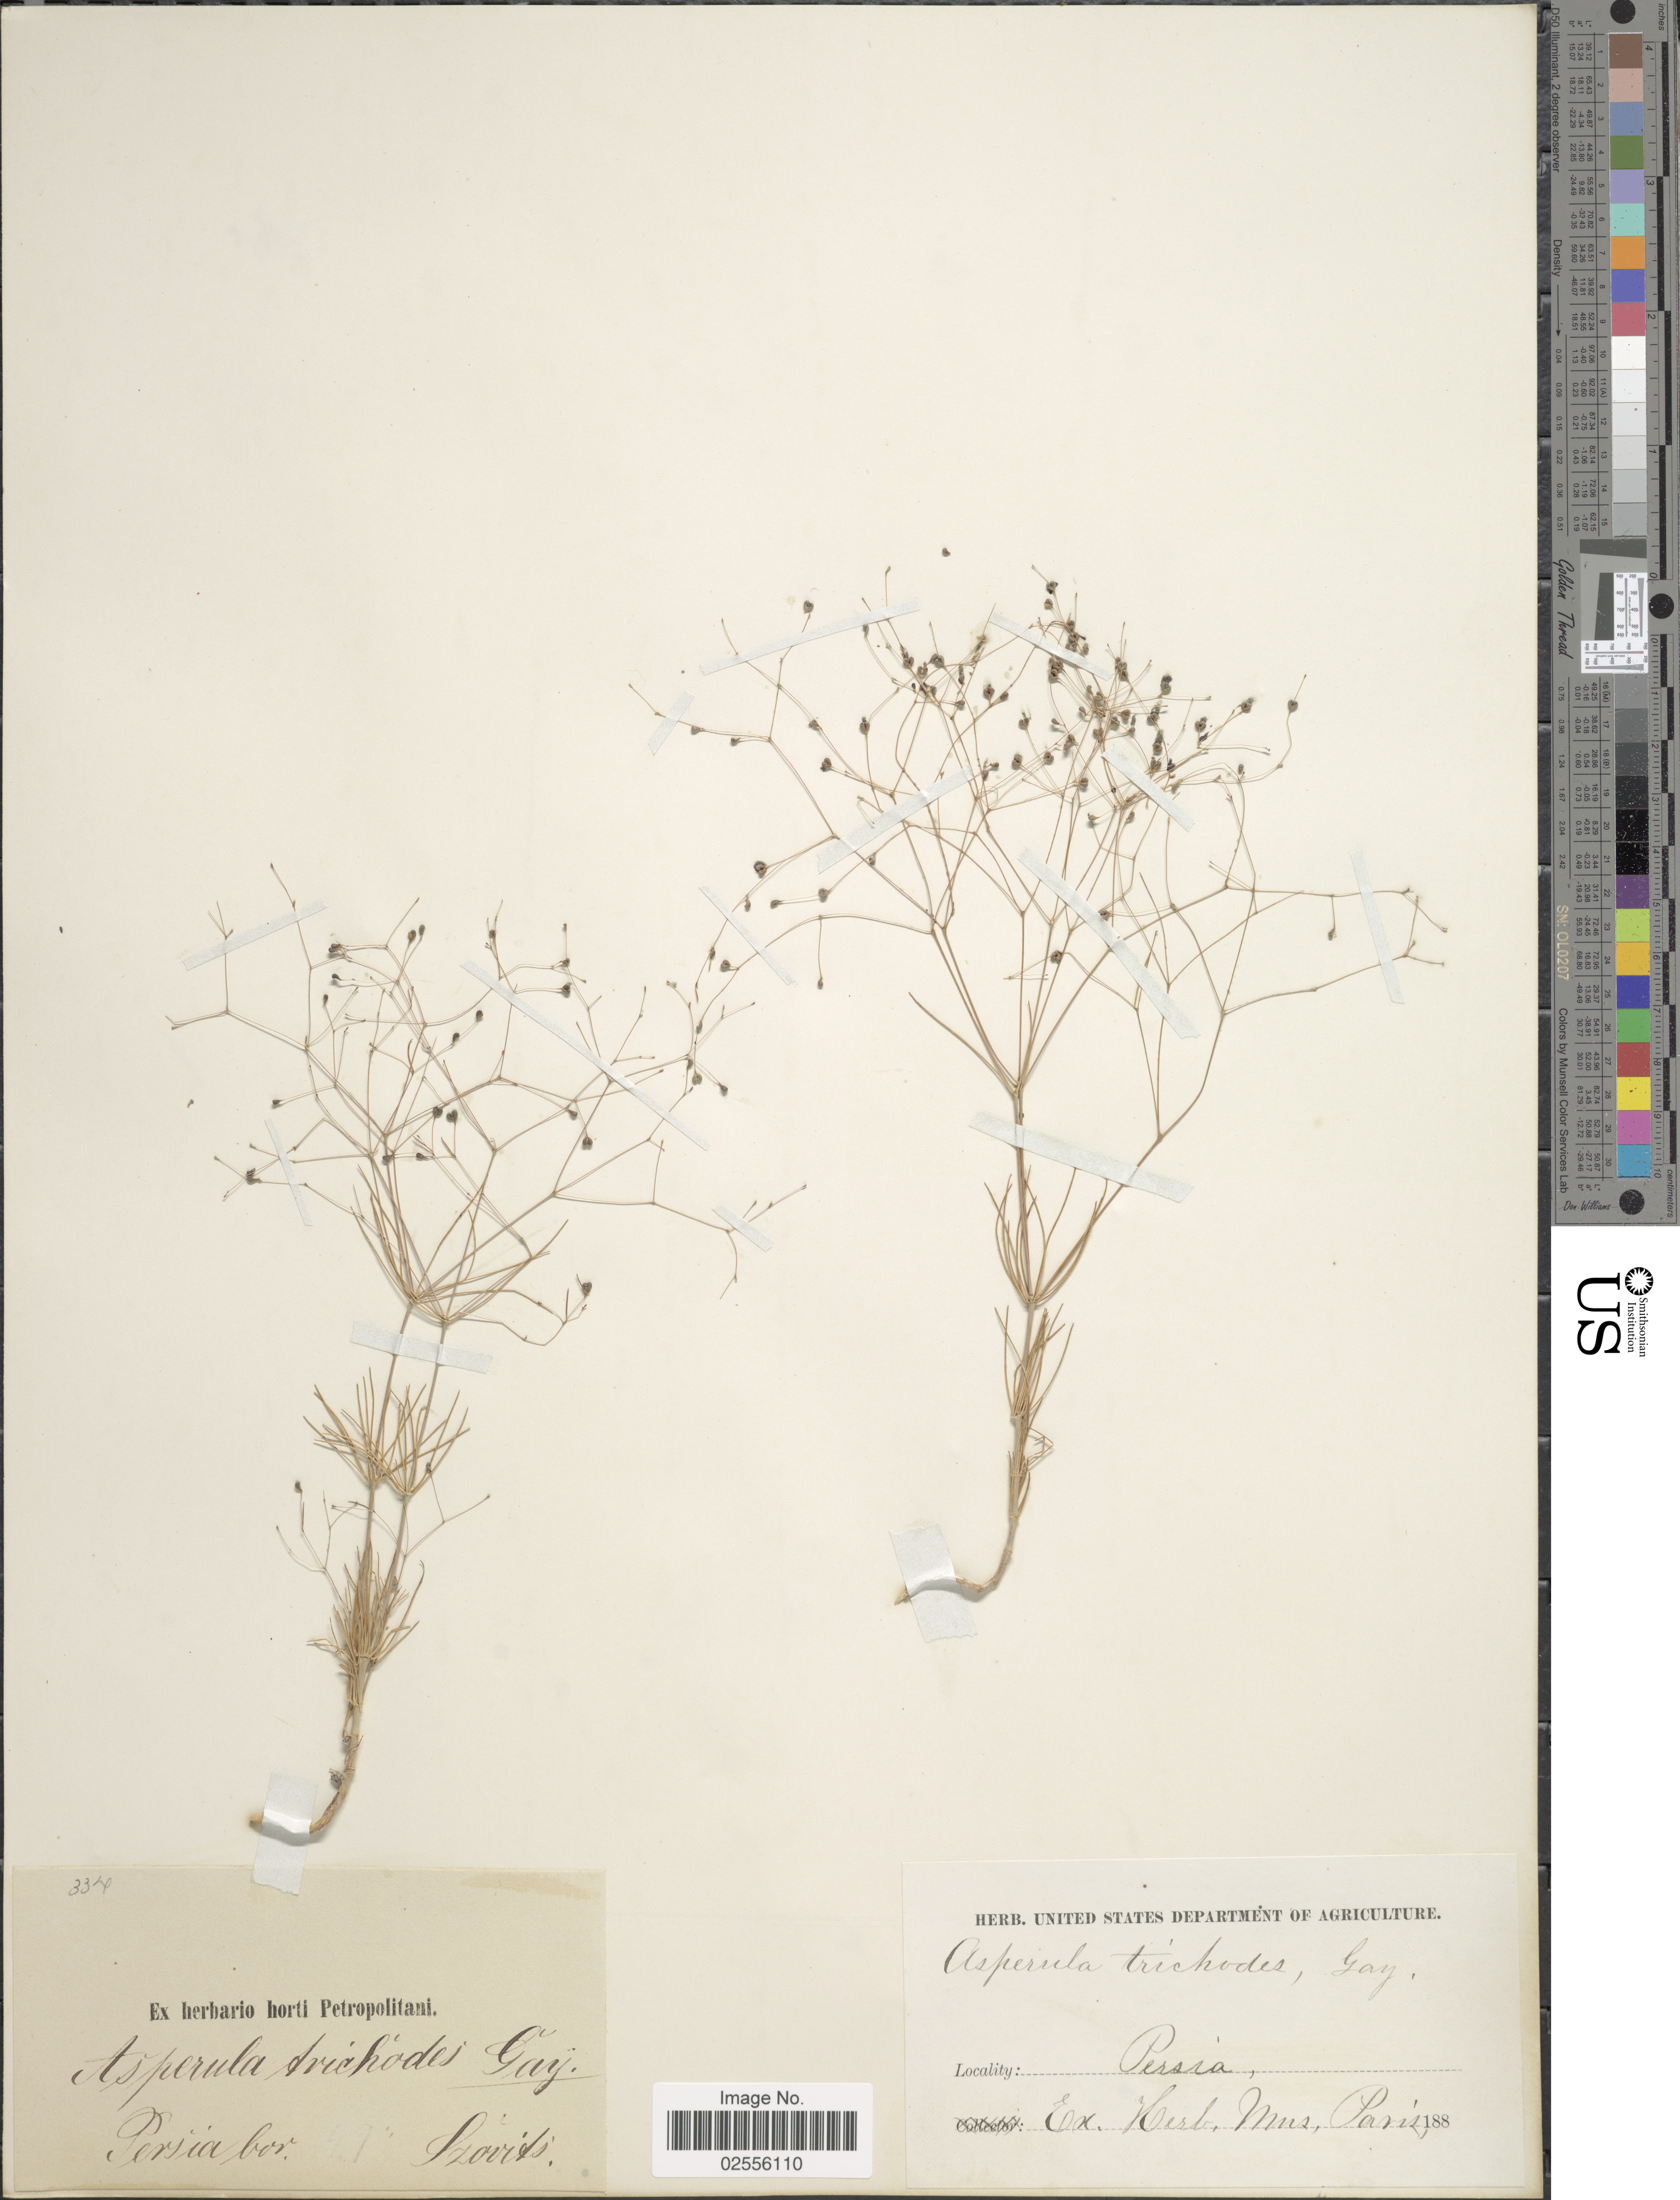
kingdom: Plantae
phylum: Tracheophyta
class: Magnoliopsida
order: Gentianales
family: Rubiaceae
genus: Asperula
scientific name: Asperula trichodes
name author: J. Gay ex DC.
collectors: Szovits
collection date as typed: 188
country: Iran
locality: Persia, Persia bor.